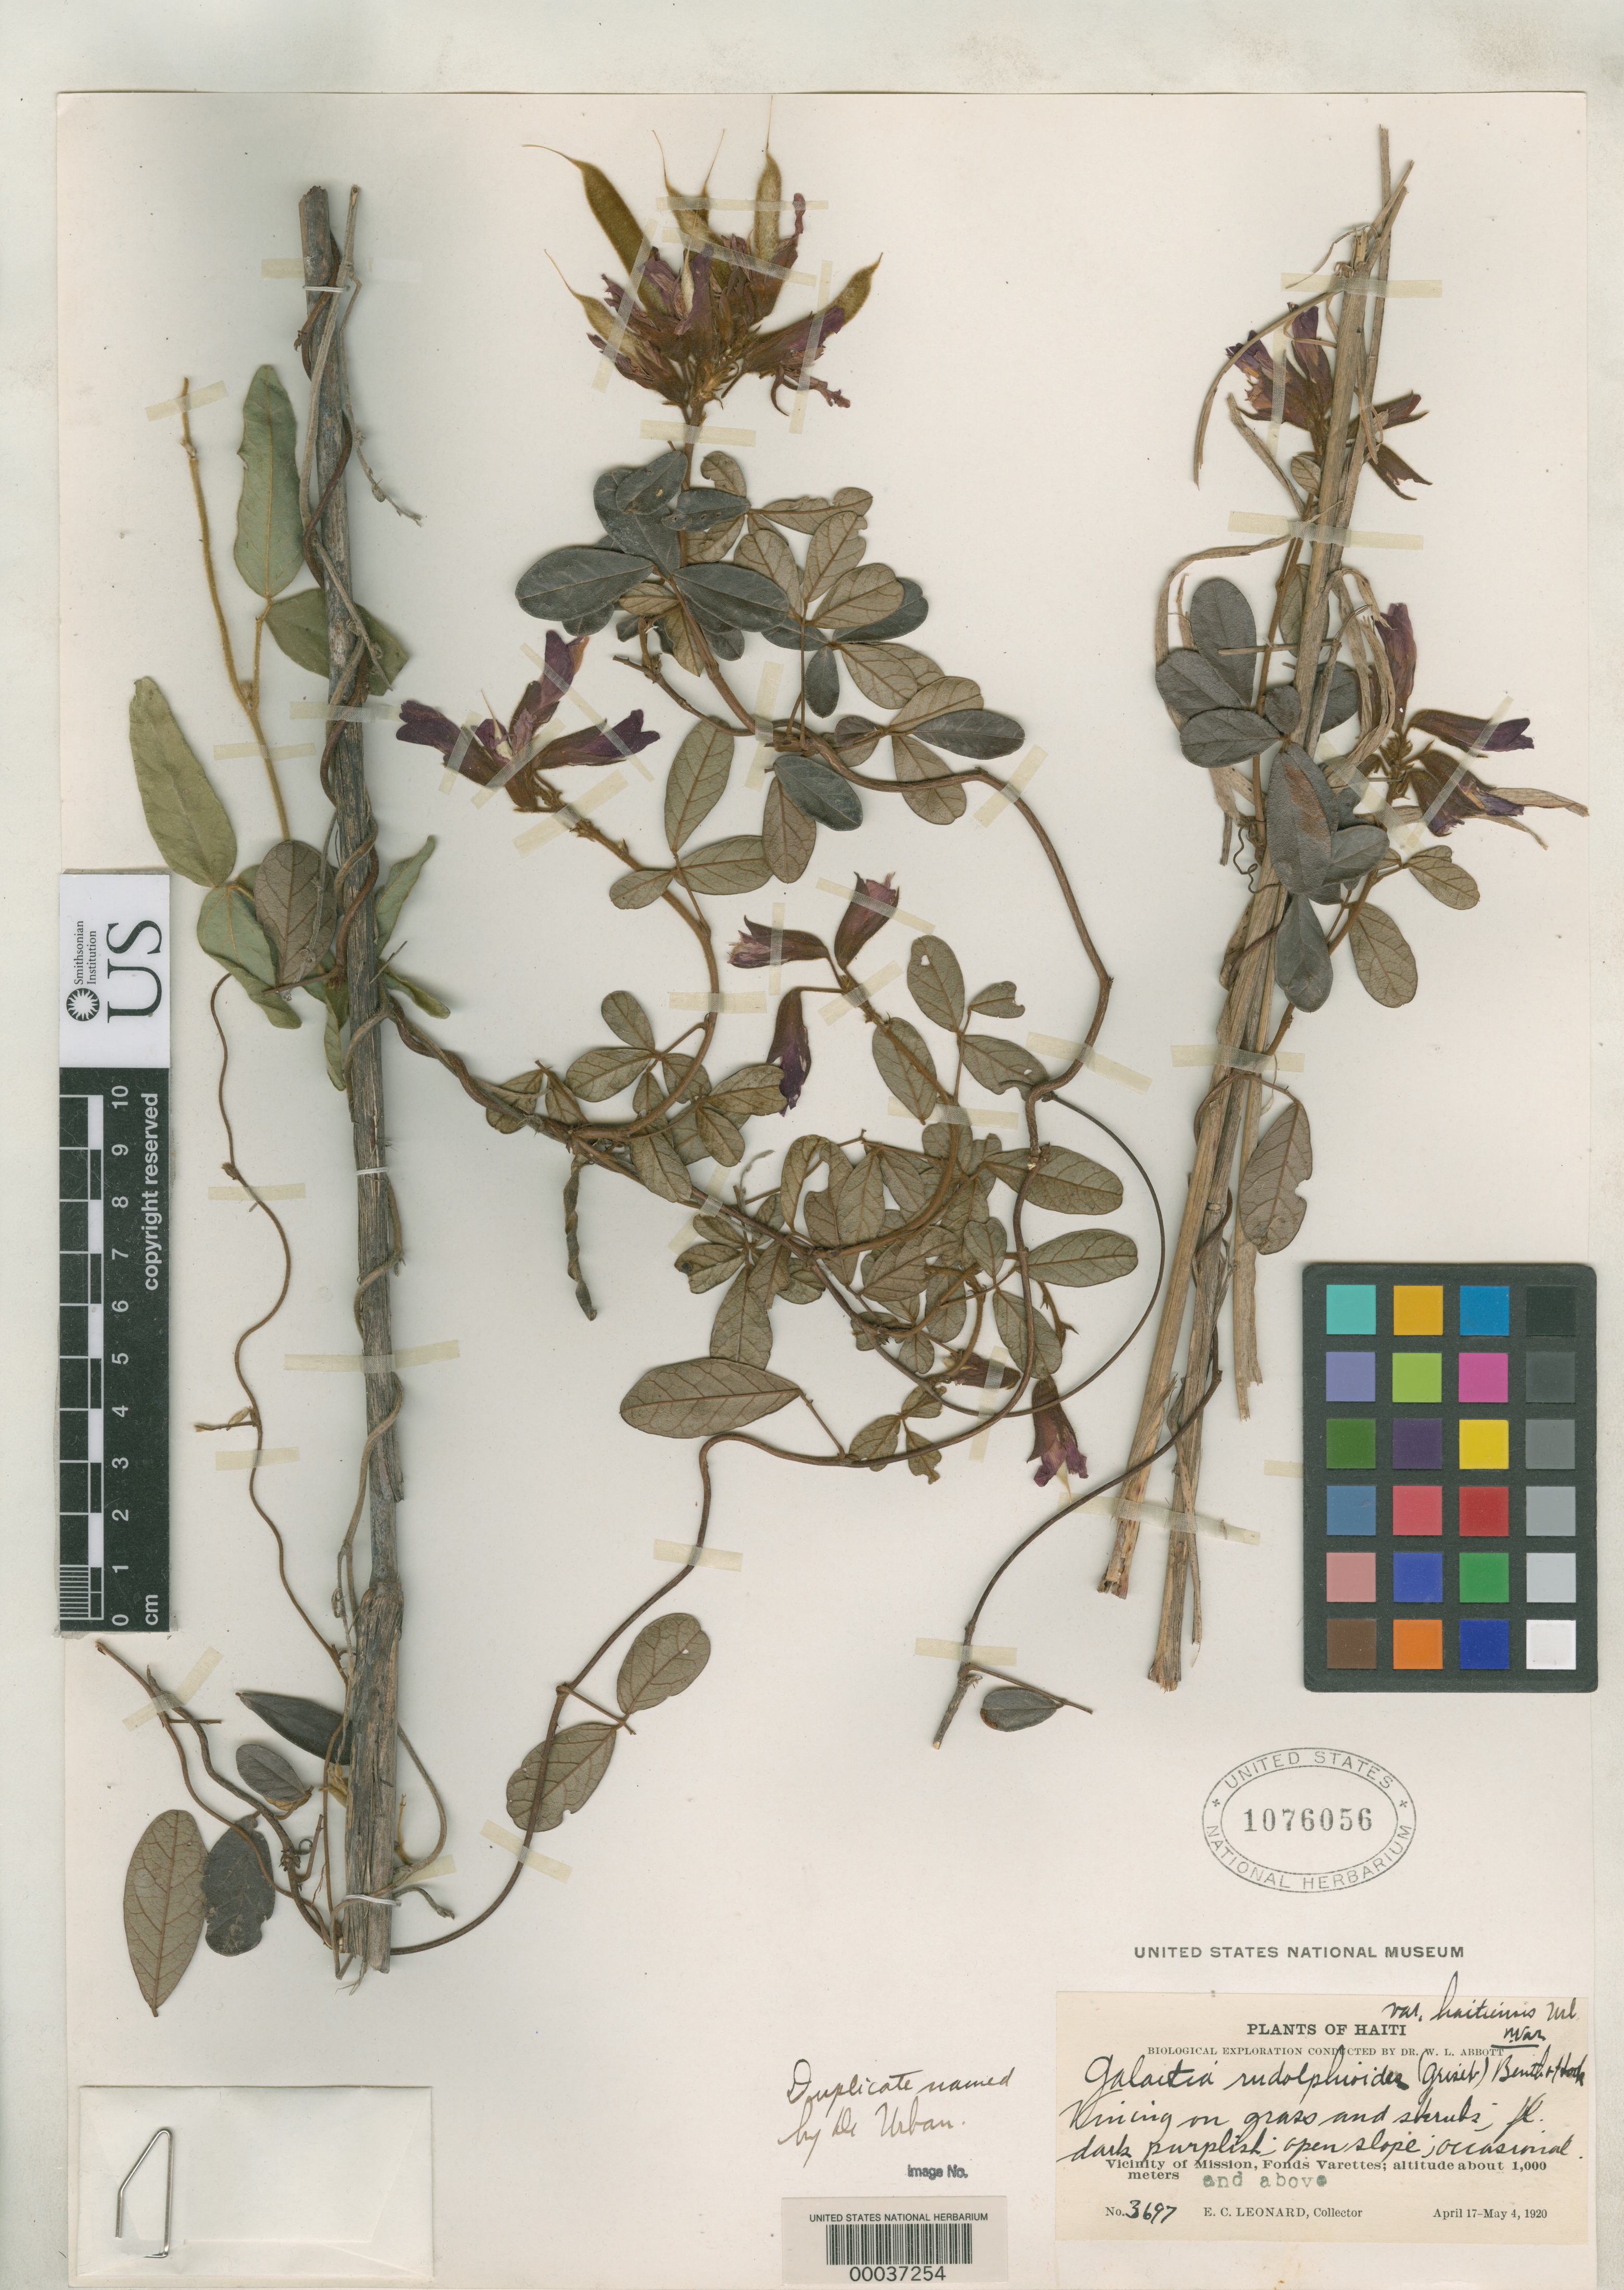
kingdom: Plantae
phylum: Tracheophyta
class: Magnoliopsida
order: Fabales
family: Fabaceae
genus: Galactia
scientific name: Galactia rudolphioides var. haitiensis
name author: Urb.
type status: Isotype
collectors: E. C. Leonard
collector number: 3697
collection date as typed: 05 May 1920 to 13 May 1920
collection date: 1920-05-05/1920-05-13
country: Haiti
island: Hispaniola Island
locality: Near Mission in Fonds Verettes.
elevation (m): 1000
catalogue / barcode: US 1076057